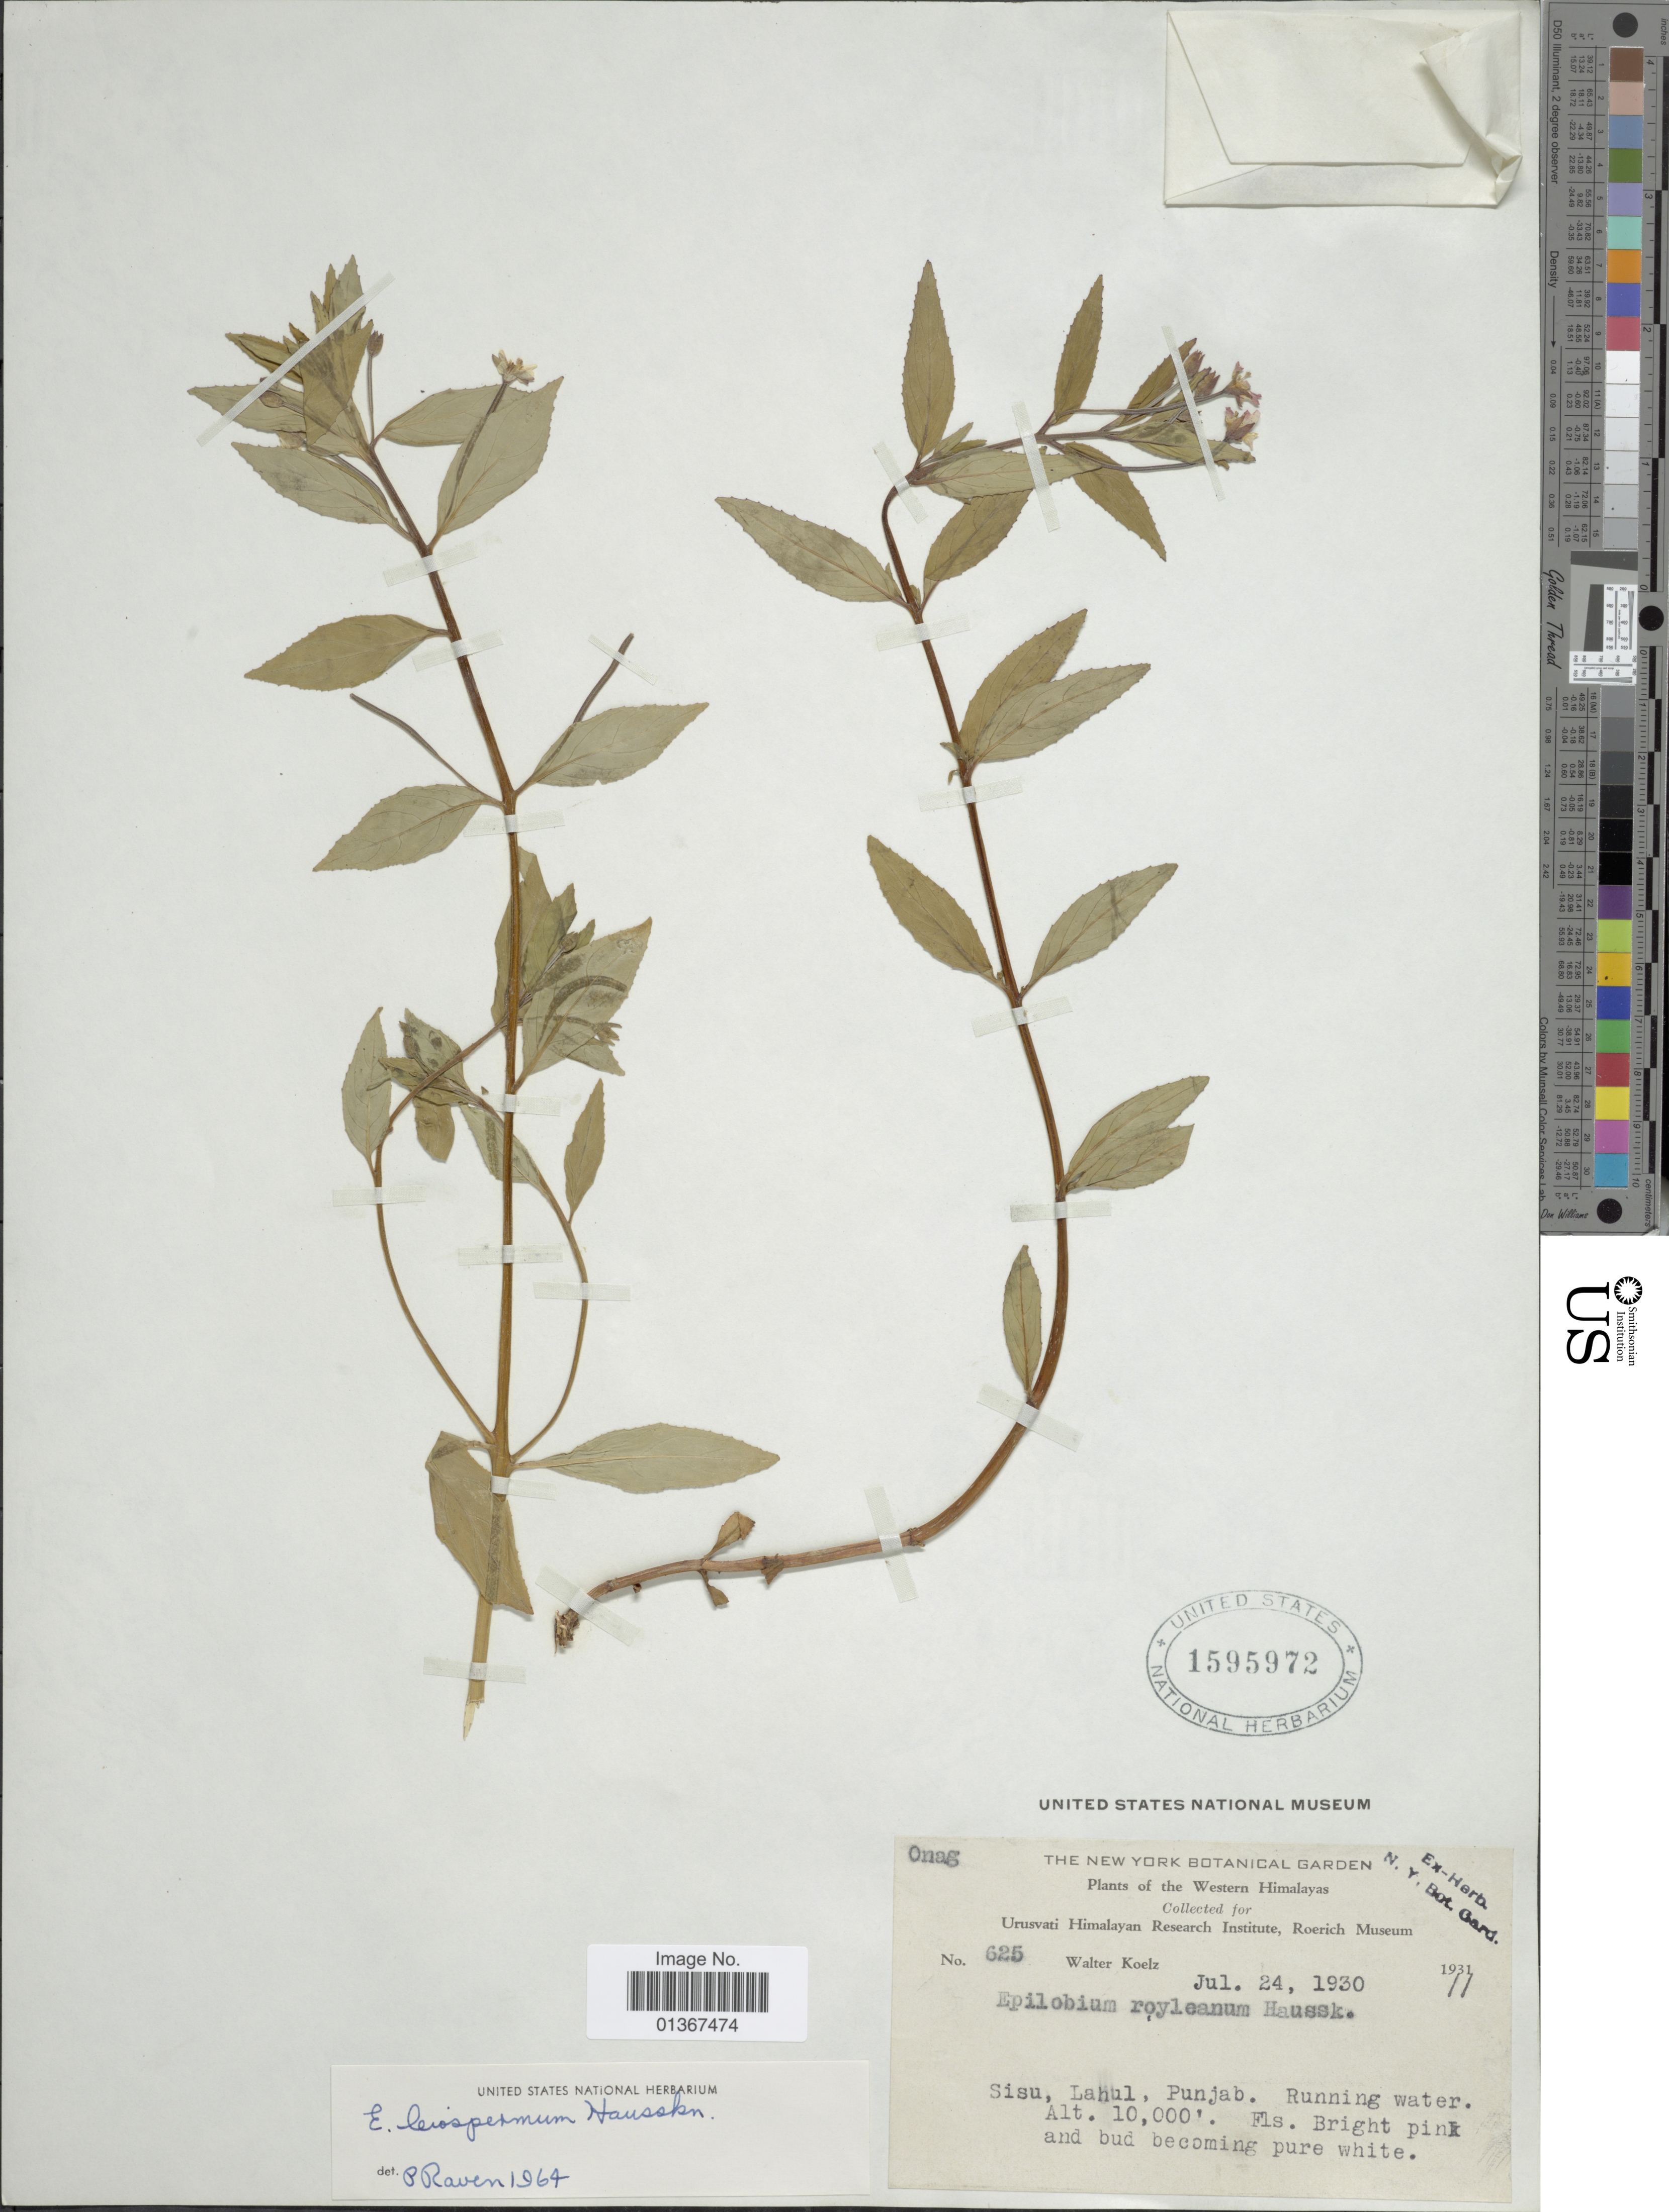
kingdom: Plantae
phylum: Tracheophyta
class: Magnoliopsida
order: Myrtales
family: Onagraceae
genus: Epilobium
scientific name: Epilobium tibetanum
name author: Hausskn.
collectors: W. N. Koelz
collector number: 625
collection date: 1930-07-24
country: India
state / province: Punjab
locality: Western Himalayas. Sisu, Lahul.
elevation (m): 3048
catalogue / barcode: US 1595972